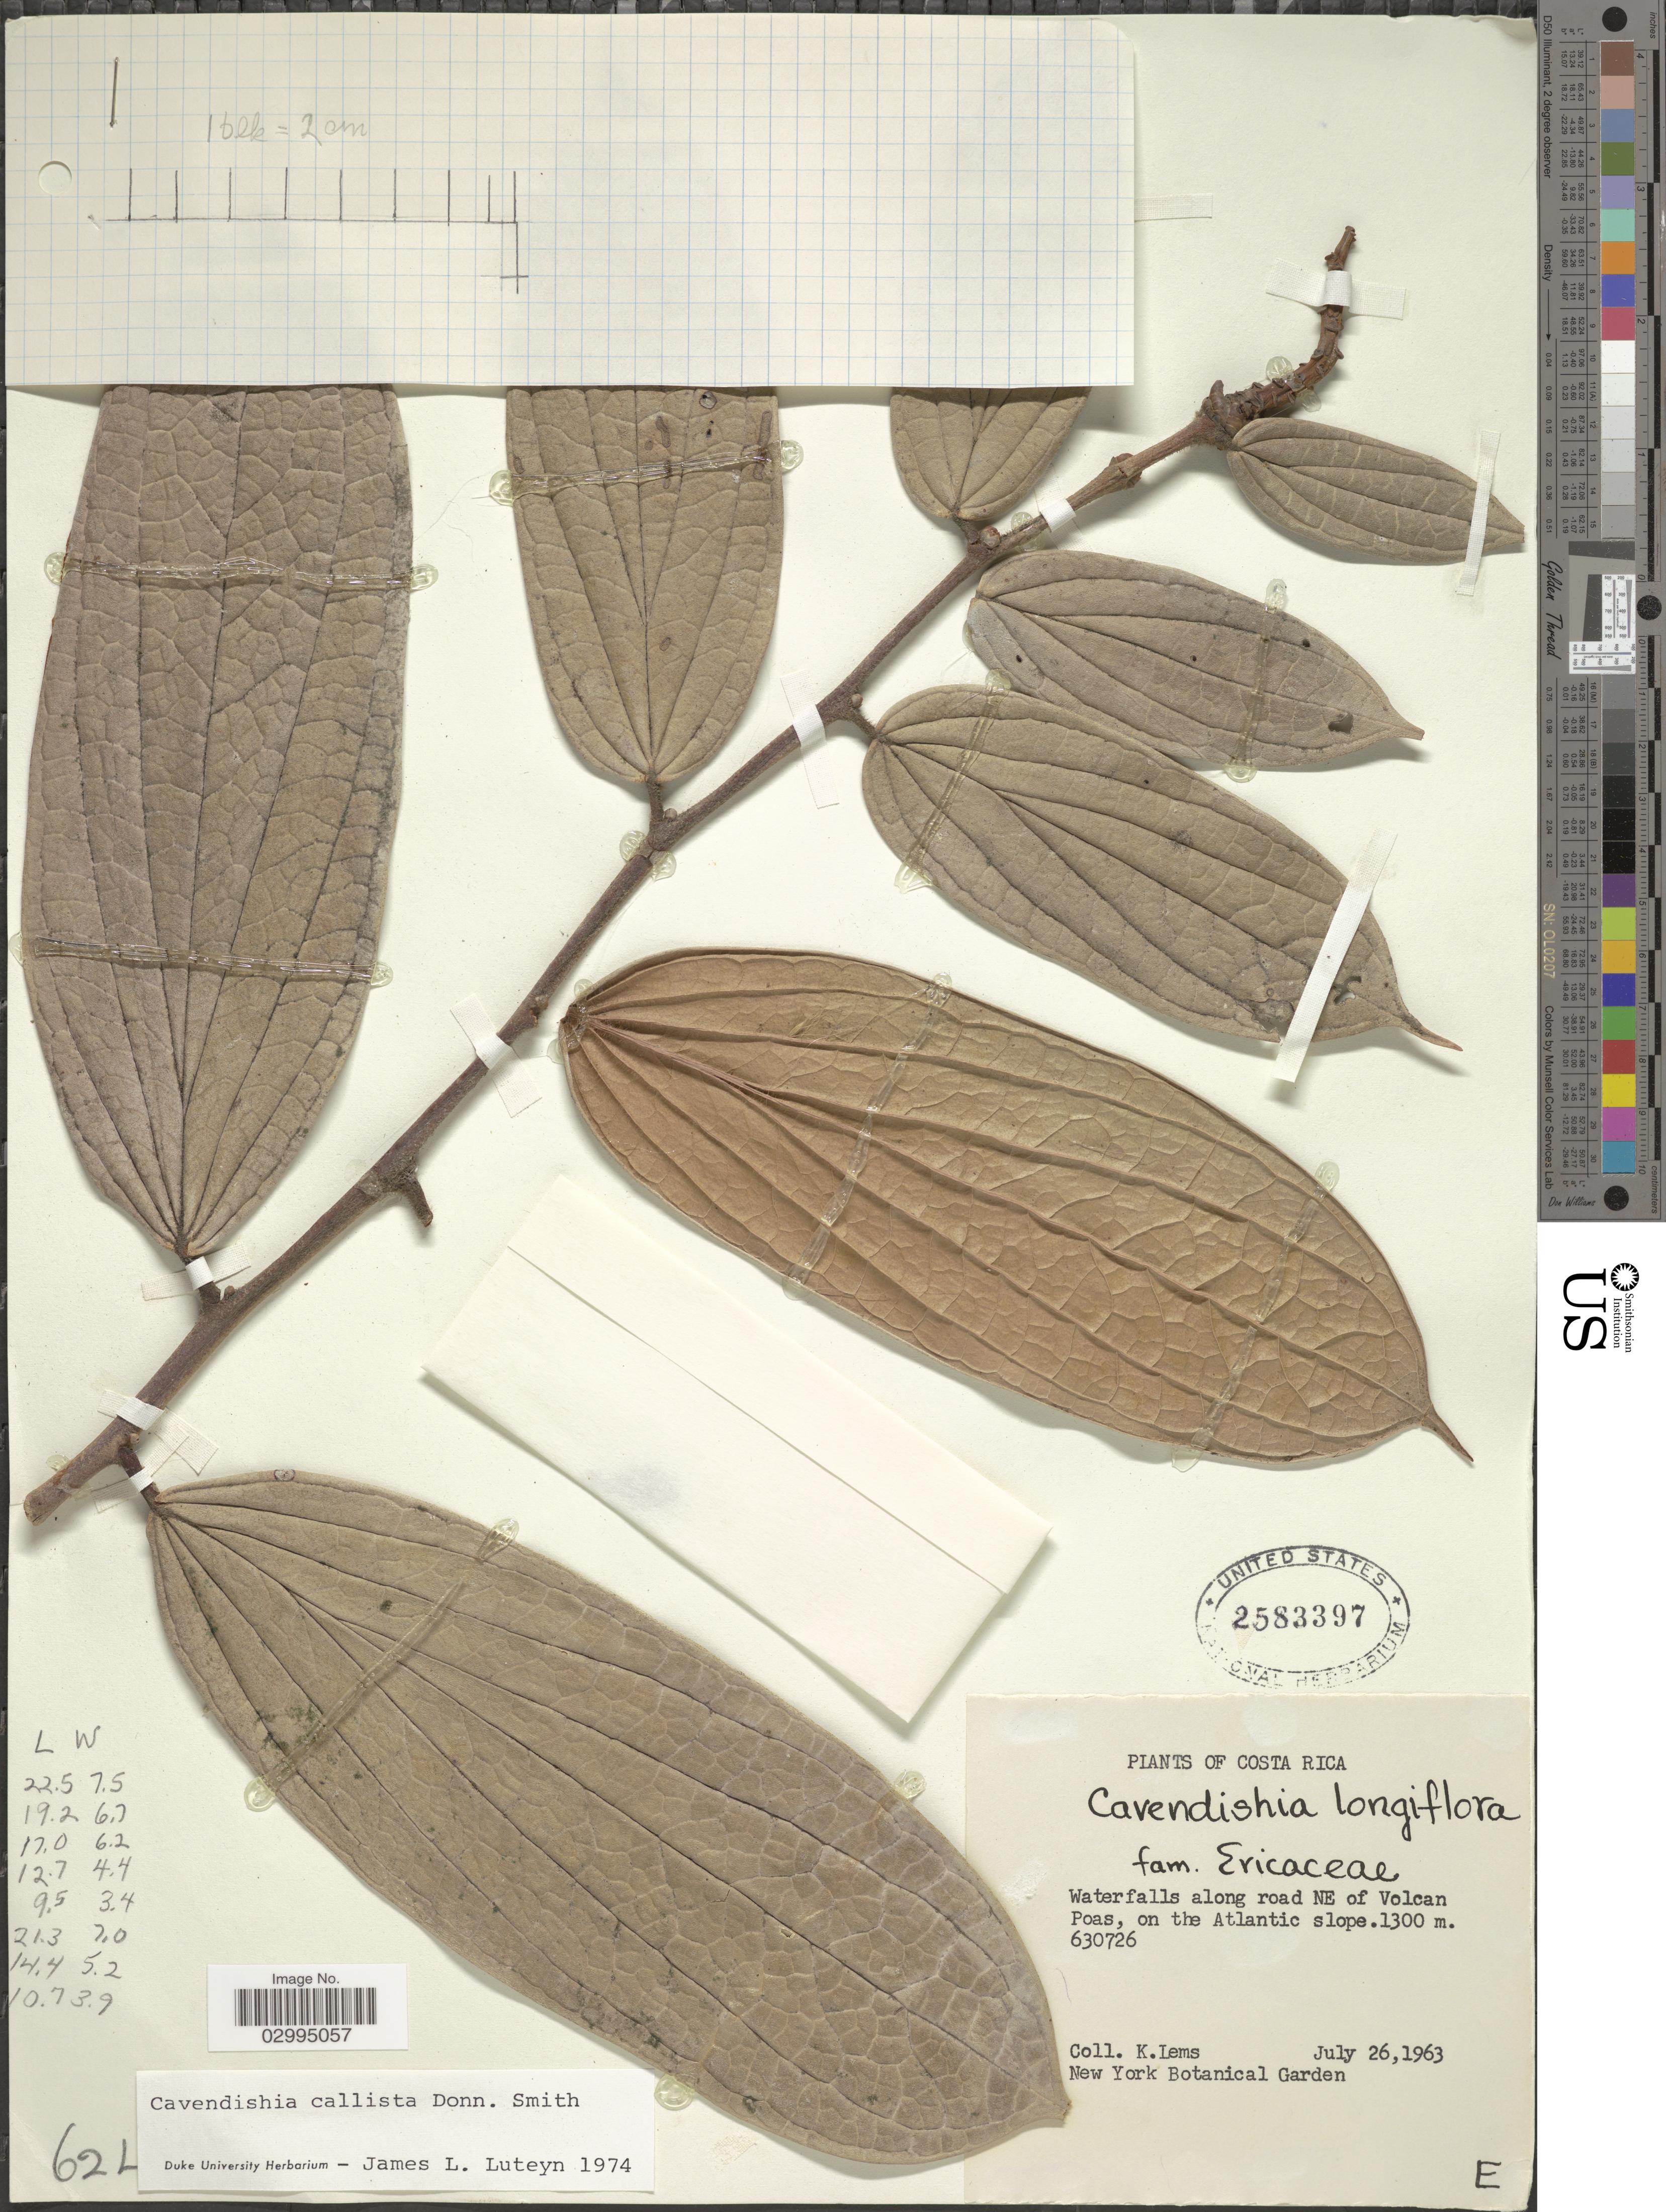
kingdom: Plantae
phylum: Tracheophyta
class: Magnoliopsida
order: Ericales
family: Ericaceae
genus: Cavendishia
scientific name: Cavendishia callista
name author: Donn. Sm.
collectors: K. Lems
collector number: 630726 ?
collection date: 1963-07-26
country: Costa Rica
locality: Waterfalls along road NE of Volcan Poas, on the Atlantic slope.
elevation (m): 1300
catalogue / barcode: US 2583397